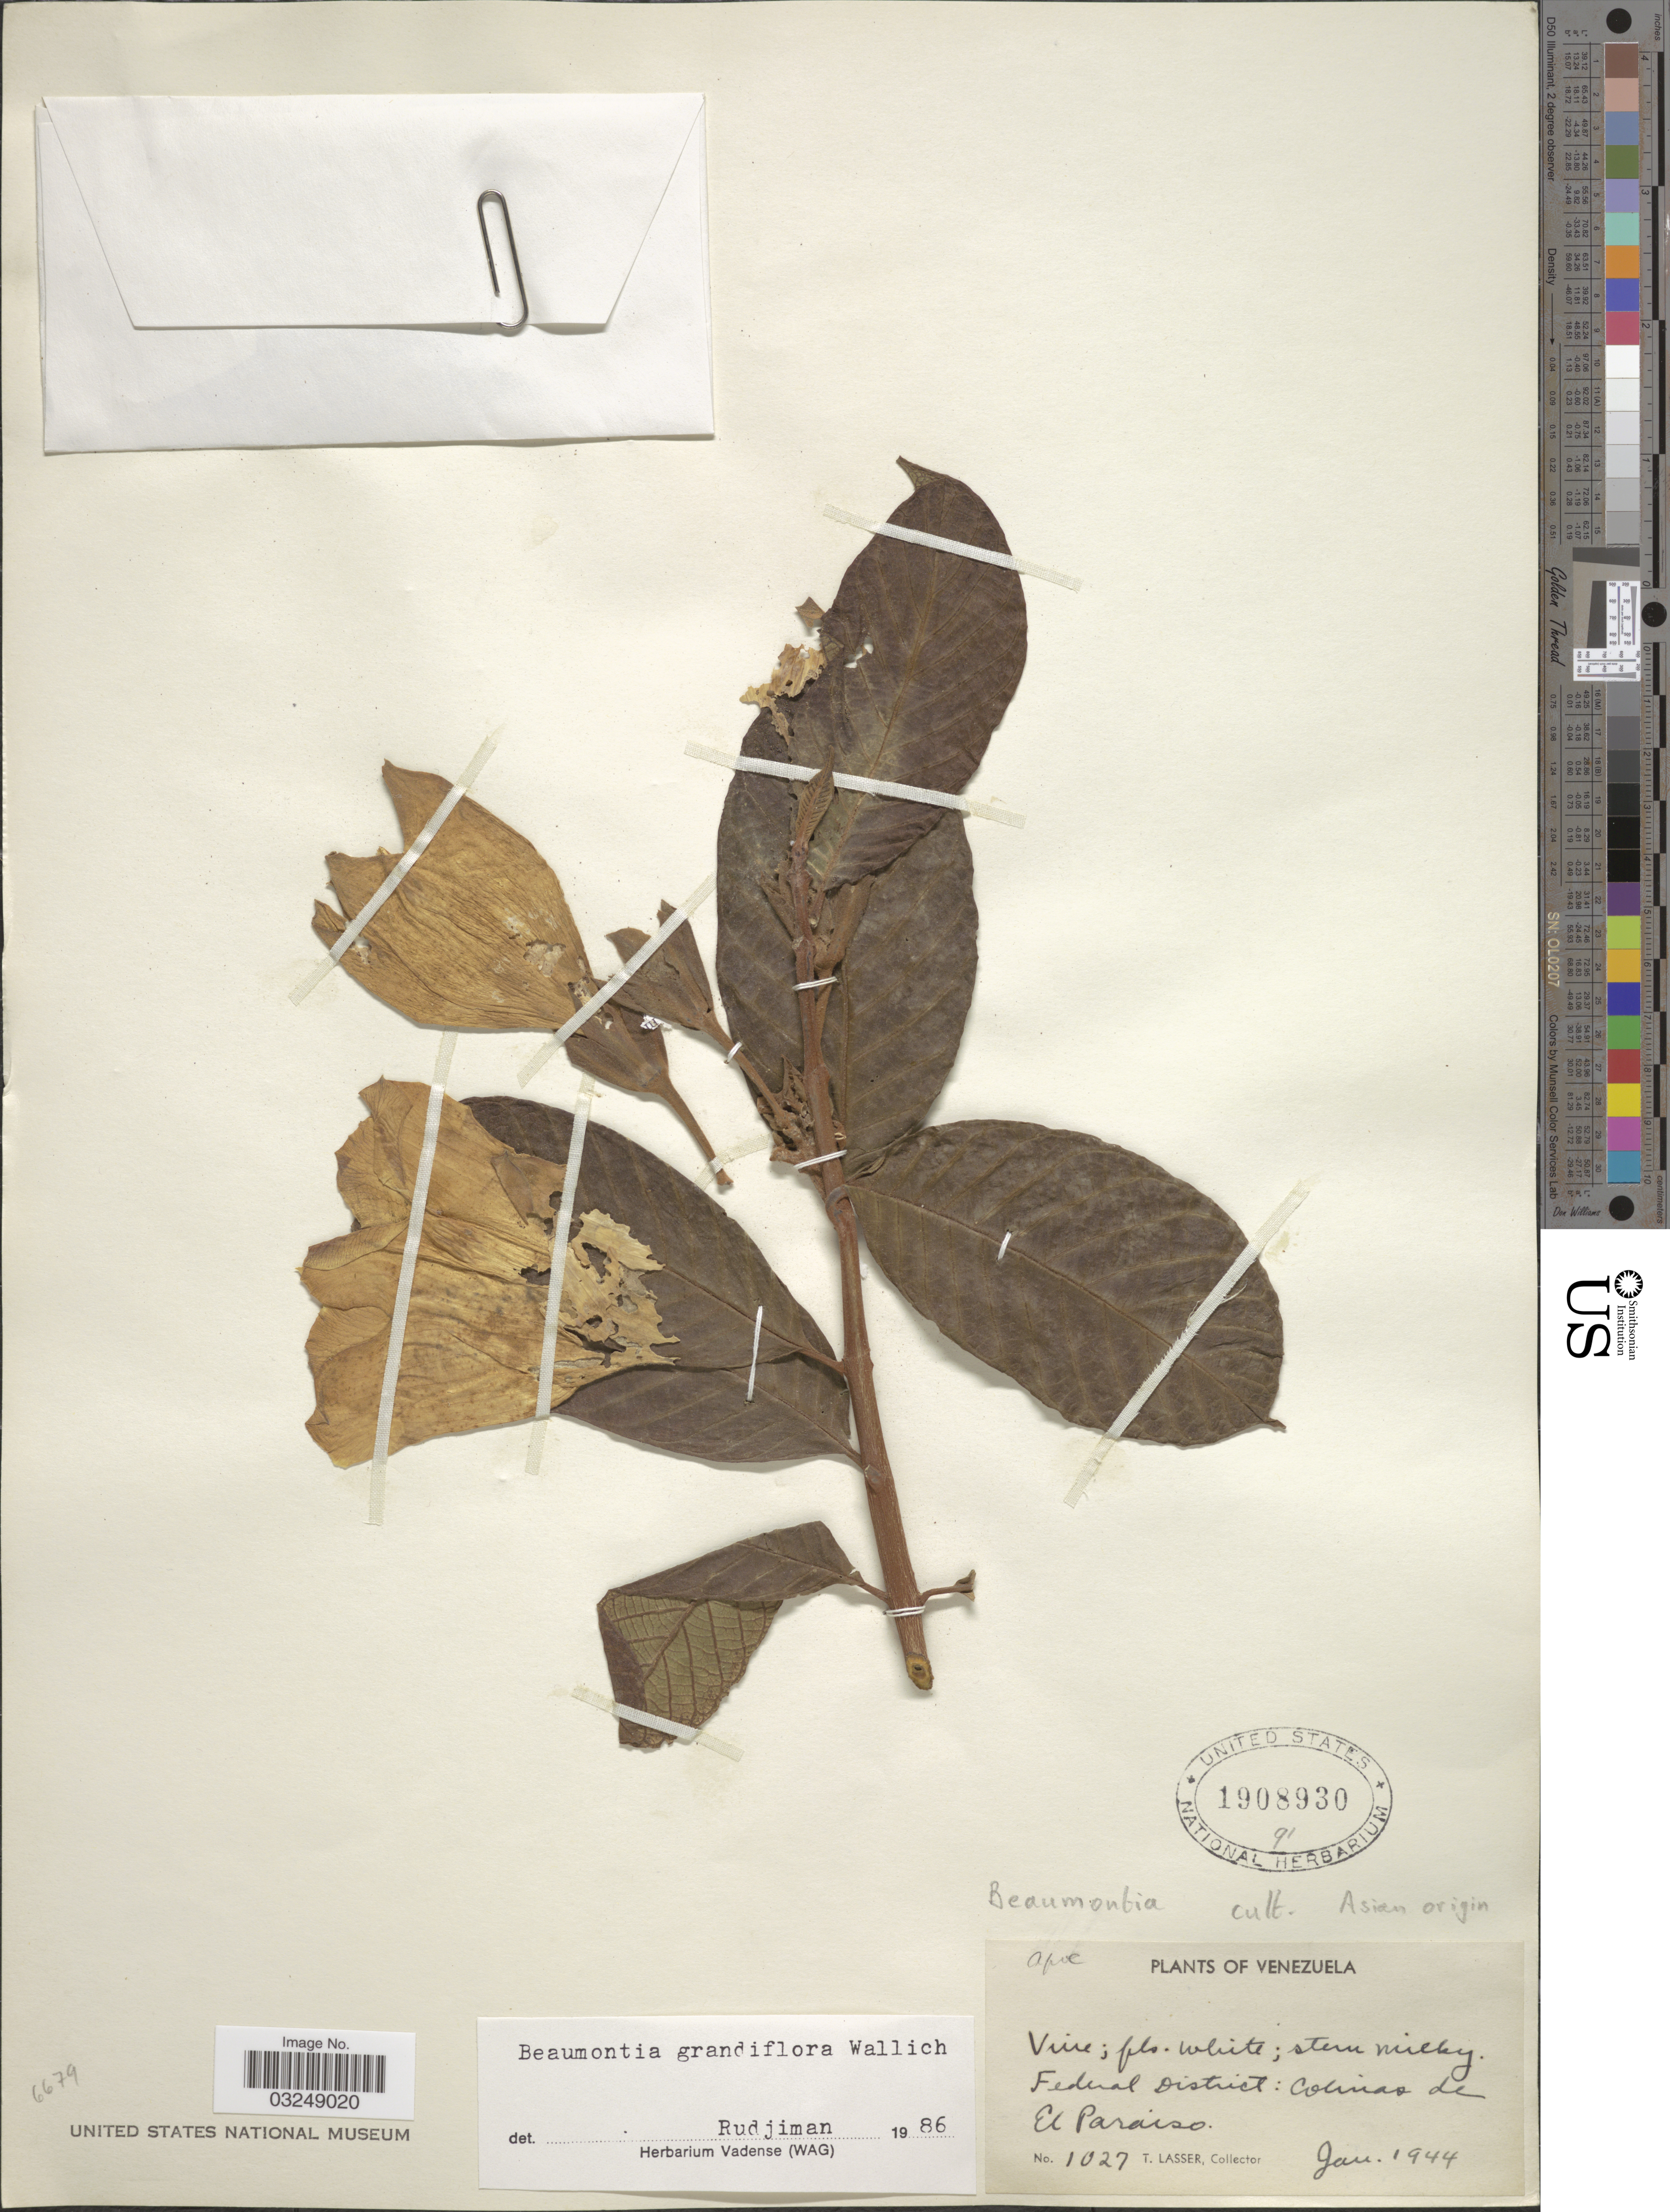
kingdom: Plantae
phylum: Tracheophyta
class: Magnoliopsida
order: Gentianales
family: Apocynaceae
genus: Beaumontia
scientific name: Beaumontia grandiflora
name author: Wall.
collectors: T. Lasser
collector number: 1027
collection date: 1944-01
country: Honduras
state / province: El Paraíso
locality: Federal District: Colinas de El Paraiso.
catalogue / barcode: US 1908930